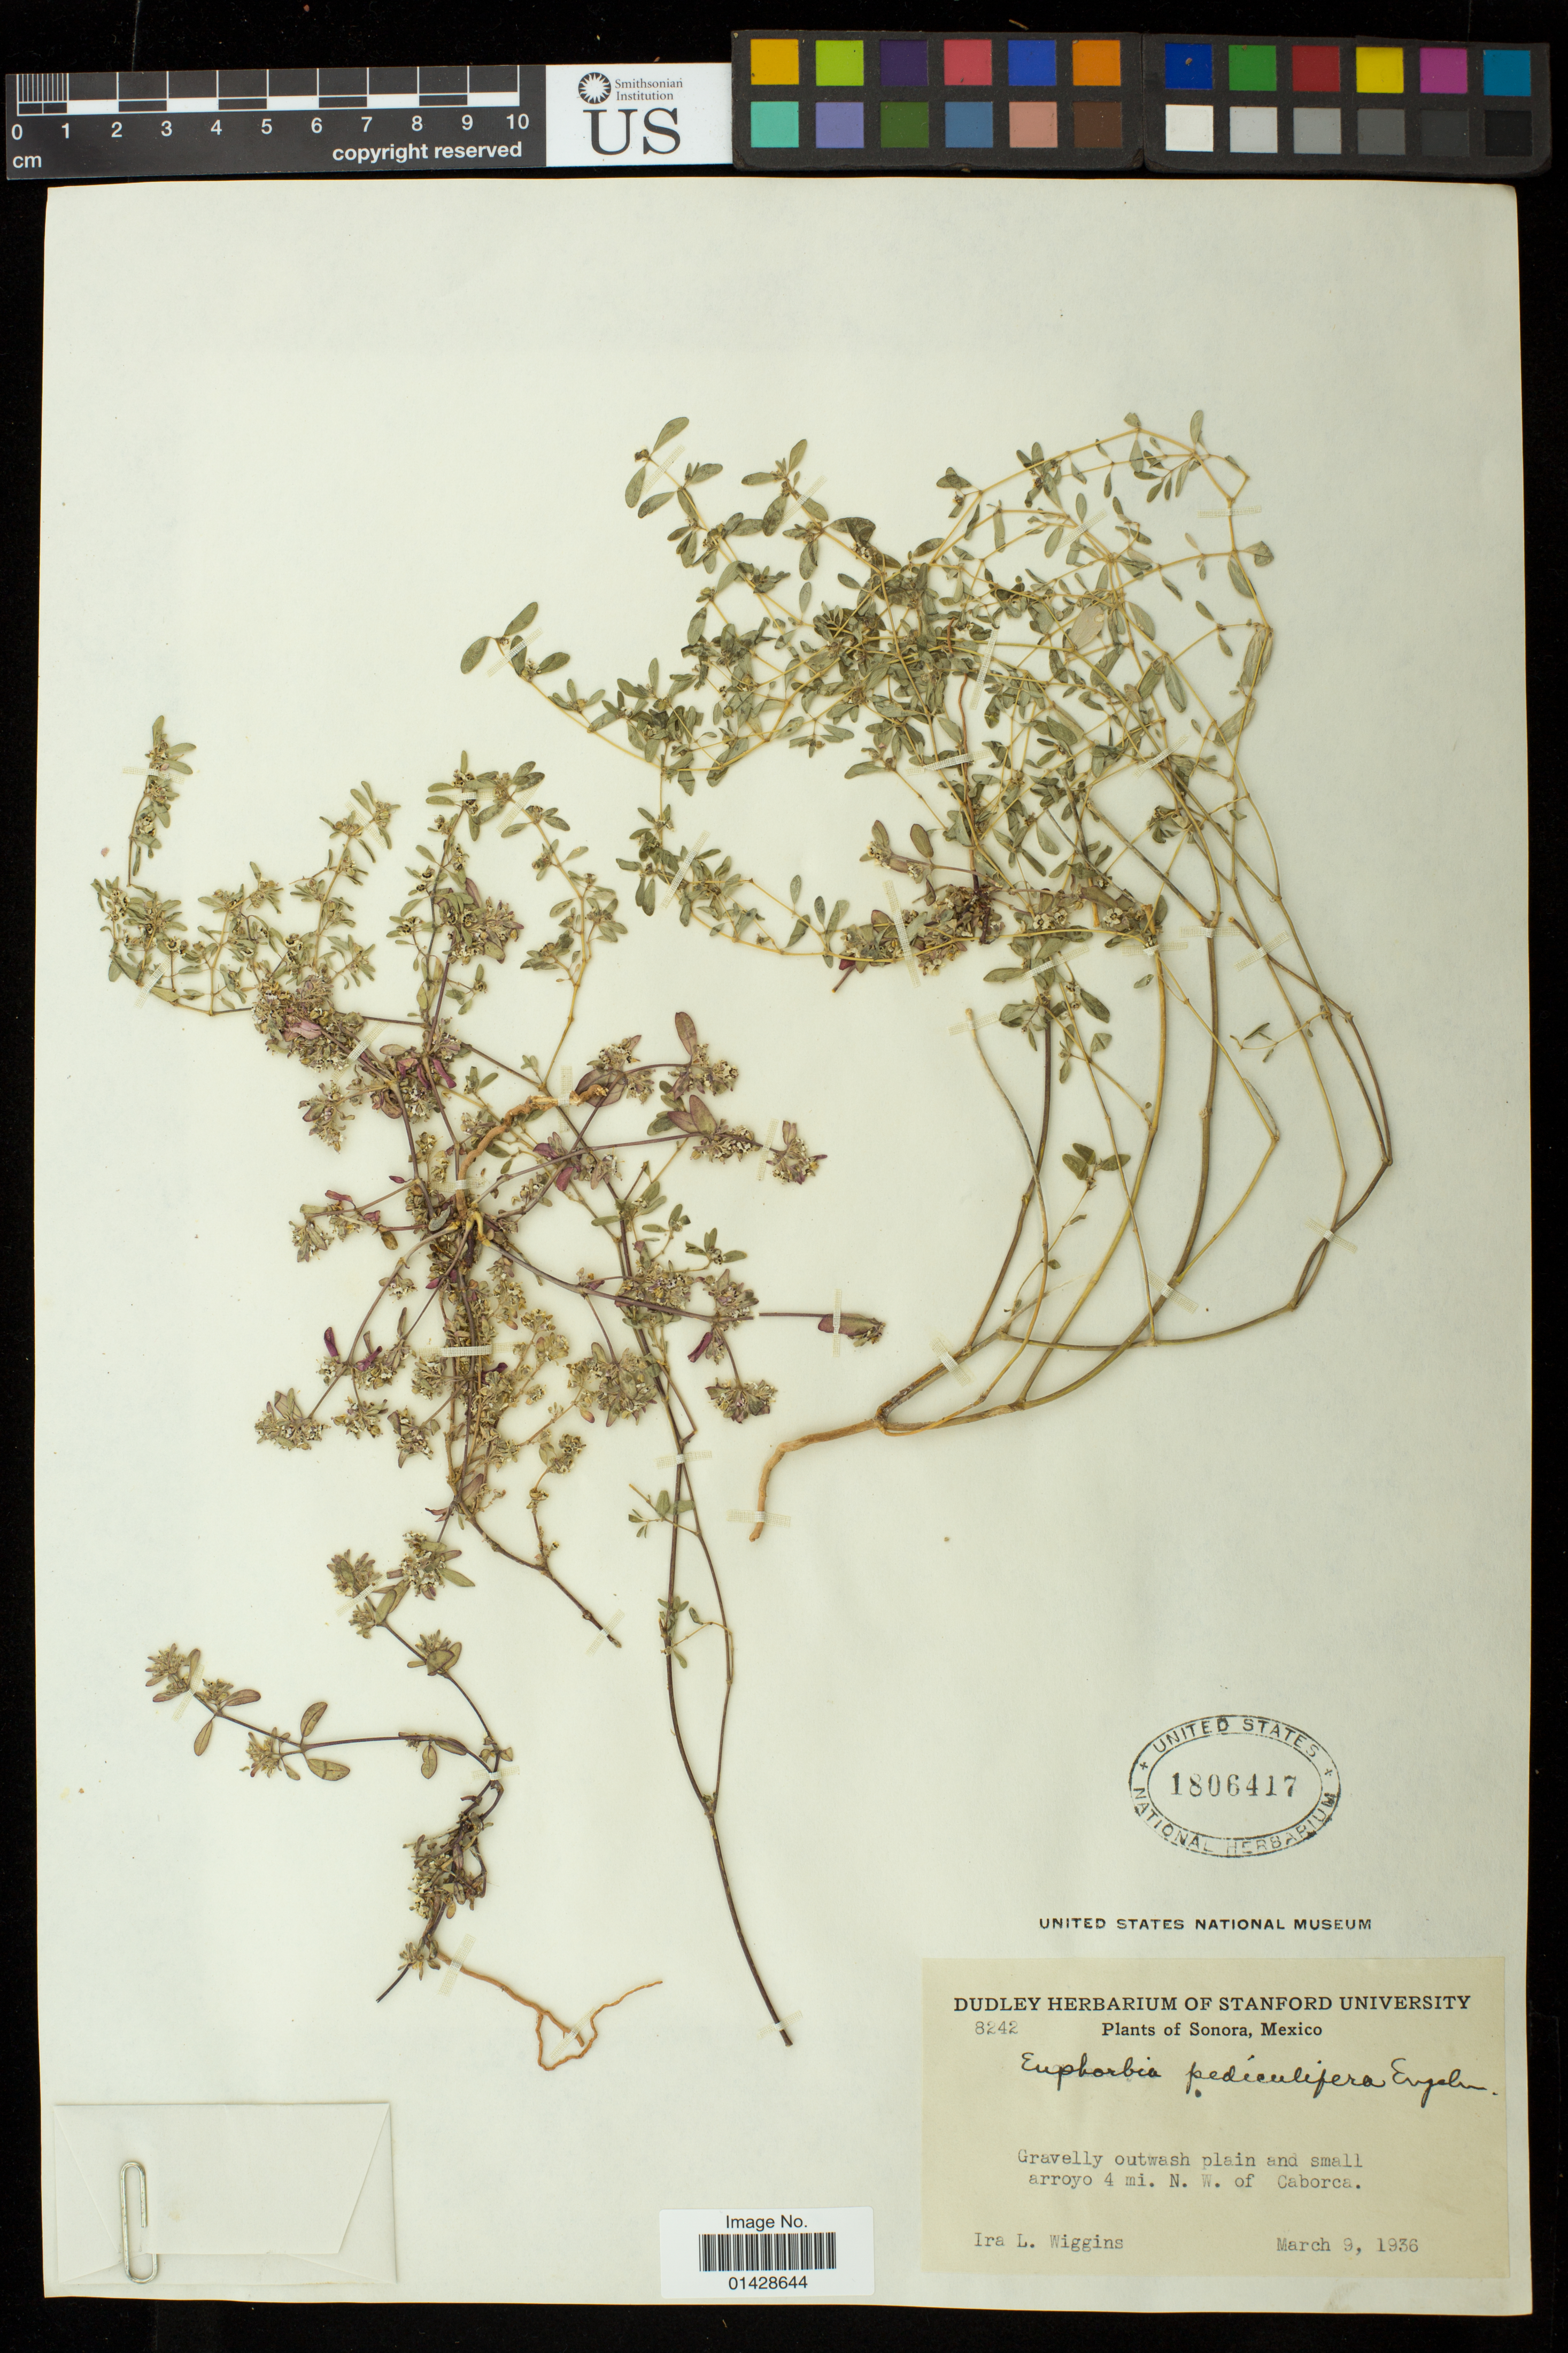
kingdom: Plantae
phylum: Tracheophyta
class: Magnoliopsida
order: Malpighiales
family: Euphorbiaceae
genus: Euphorbia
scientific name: Euphorbia pediculifera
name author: Engelm.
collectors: I. L. Wiggins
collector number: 8242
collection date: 1936-03-09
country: Mexico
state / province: Sonora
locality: Gravelly outwash plain and small 4 mi. N. W. of Caborca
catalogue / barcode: US 1806417